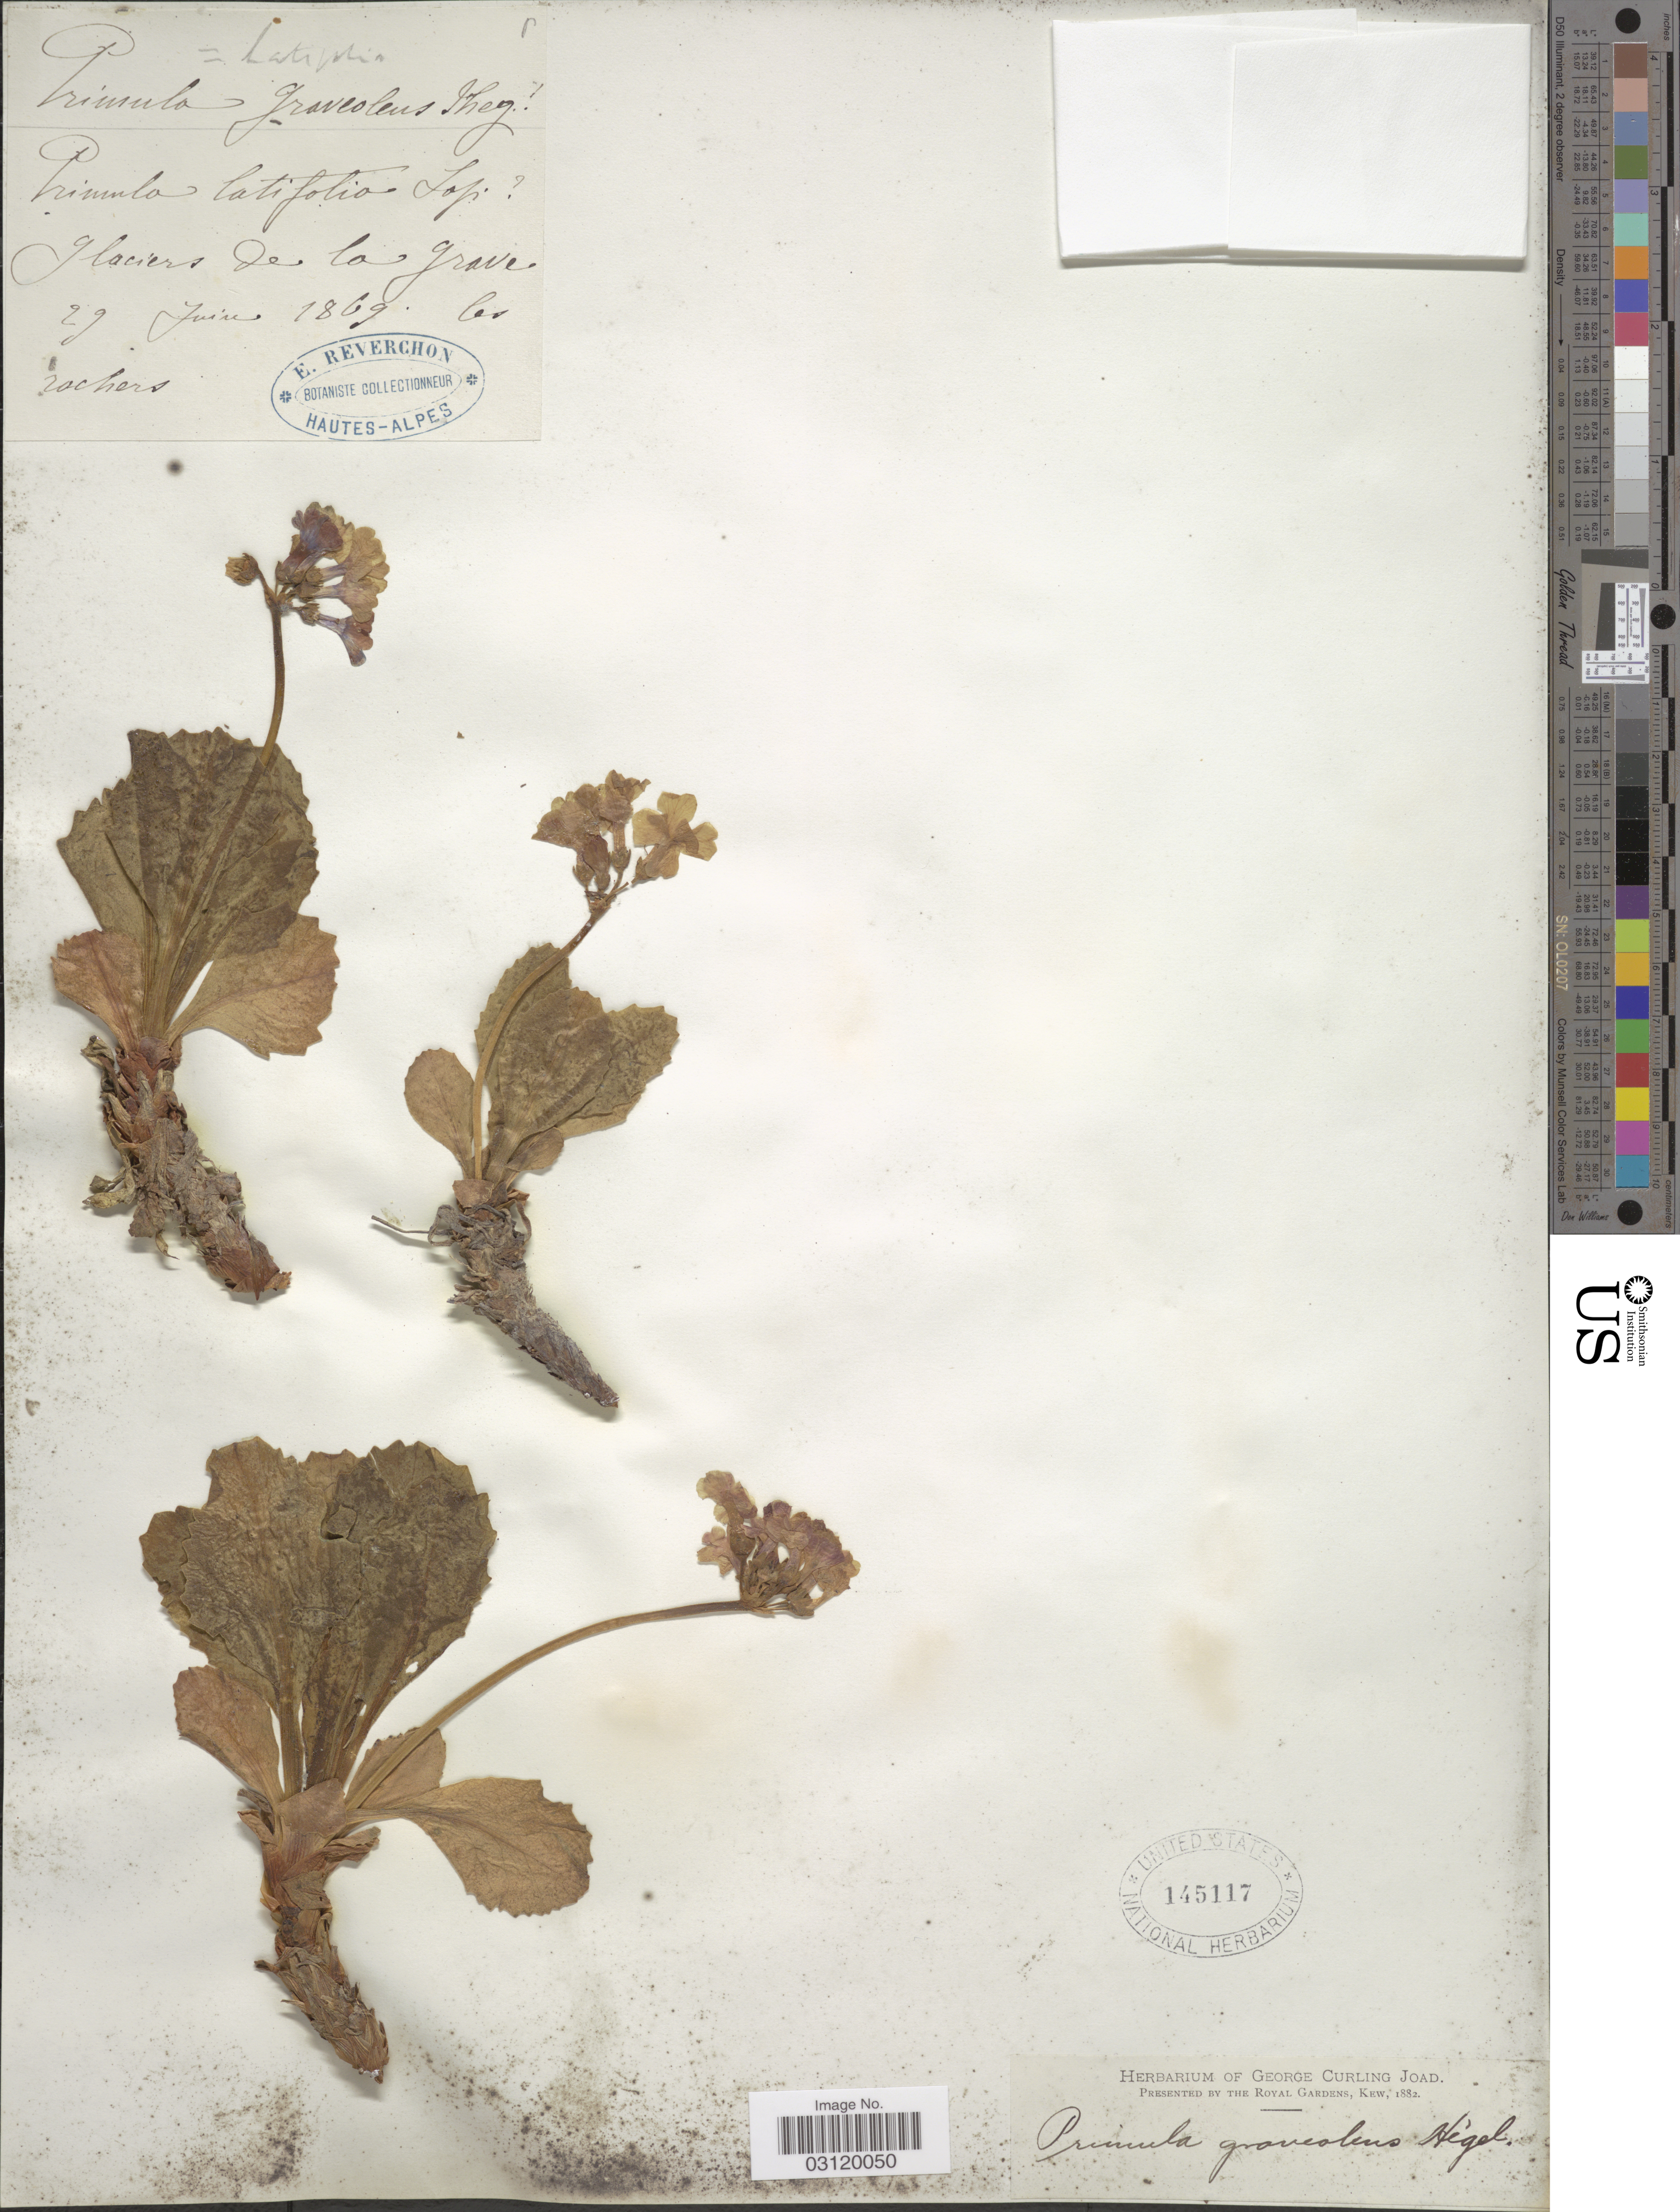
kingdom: Plantae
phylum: Tracheophyta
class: Magnoliopsida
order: Ericales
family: Primulaceae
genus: Primula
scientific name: Primula graveolens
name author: Hegetschw.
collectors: E. Reverchon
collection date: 1869-06-29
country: France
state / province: Provence-Alpes-Côte d'Azur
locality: Glaciers de la Grave.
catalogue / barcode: US 145117